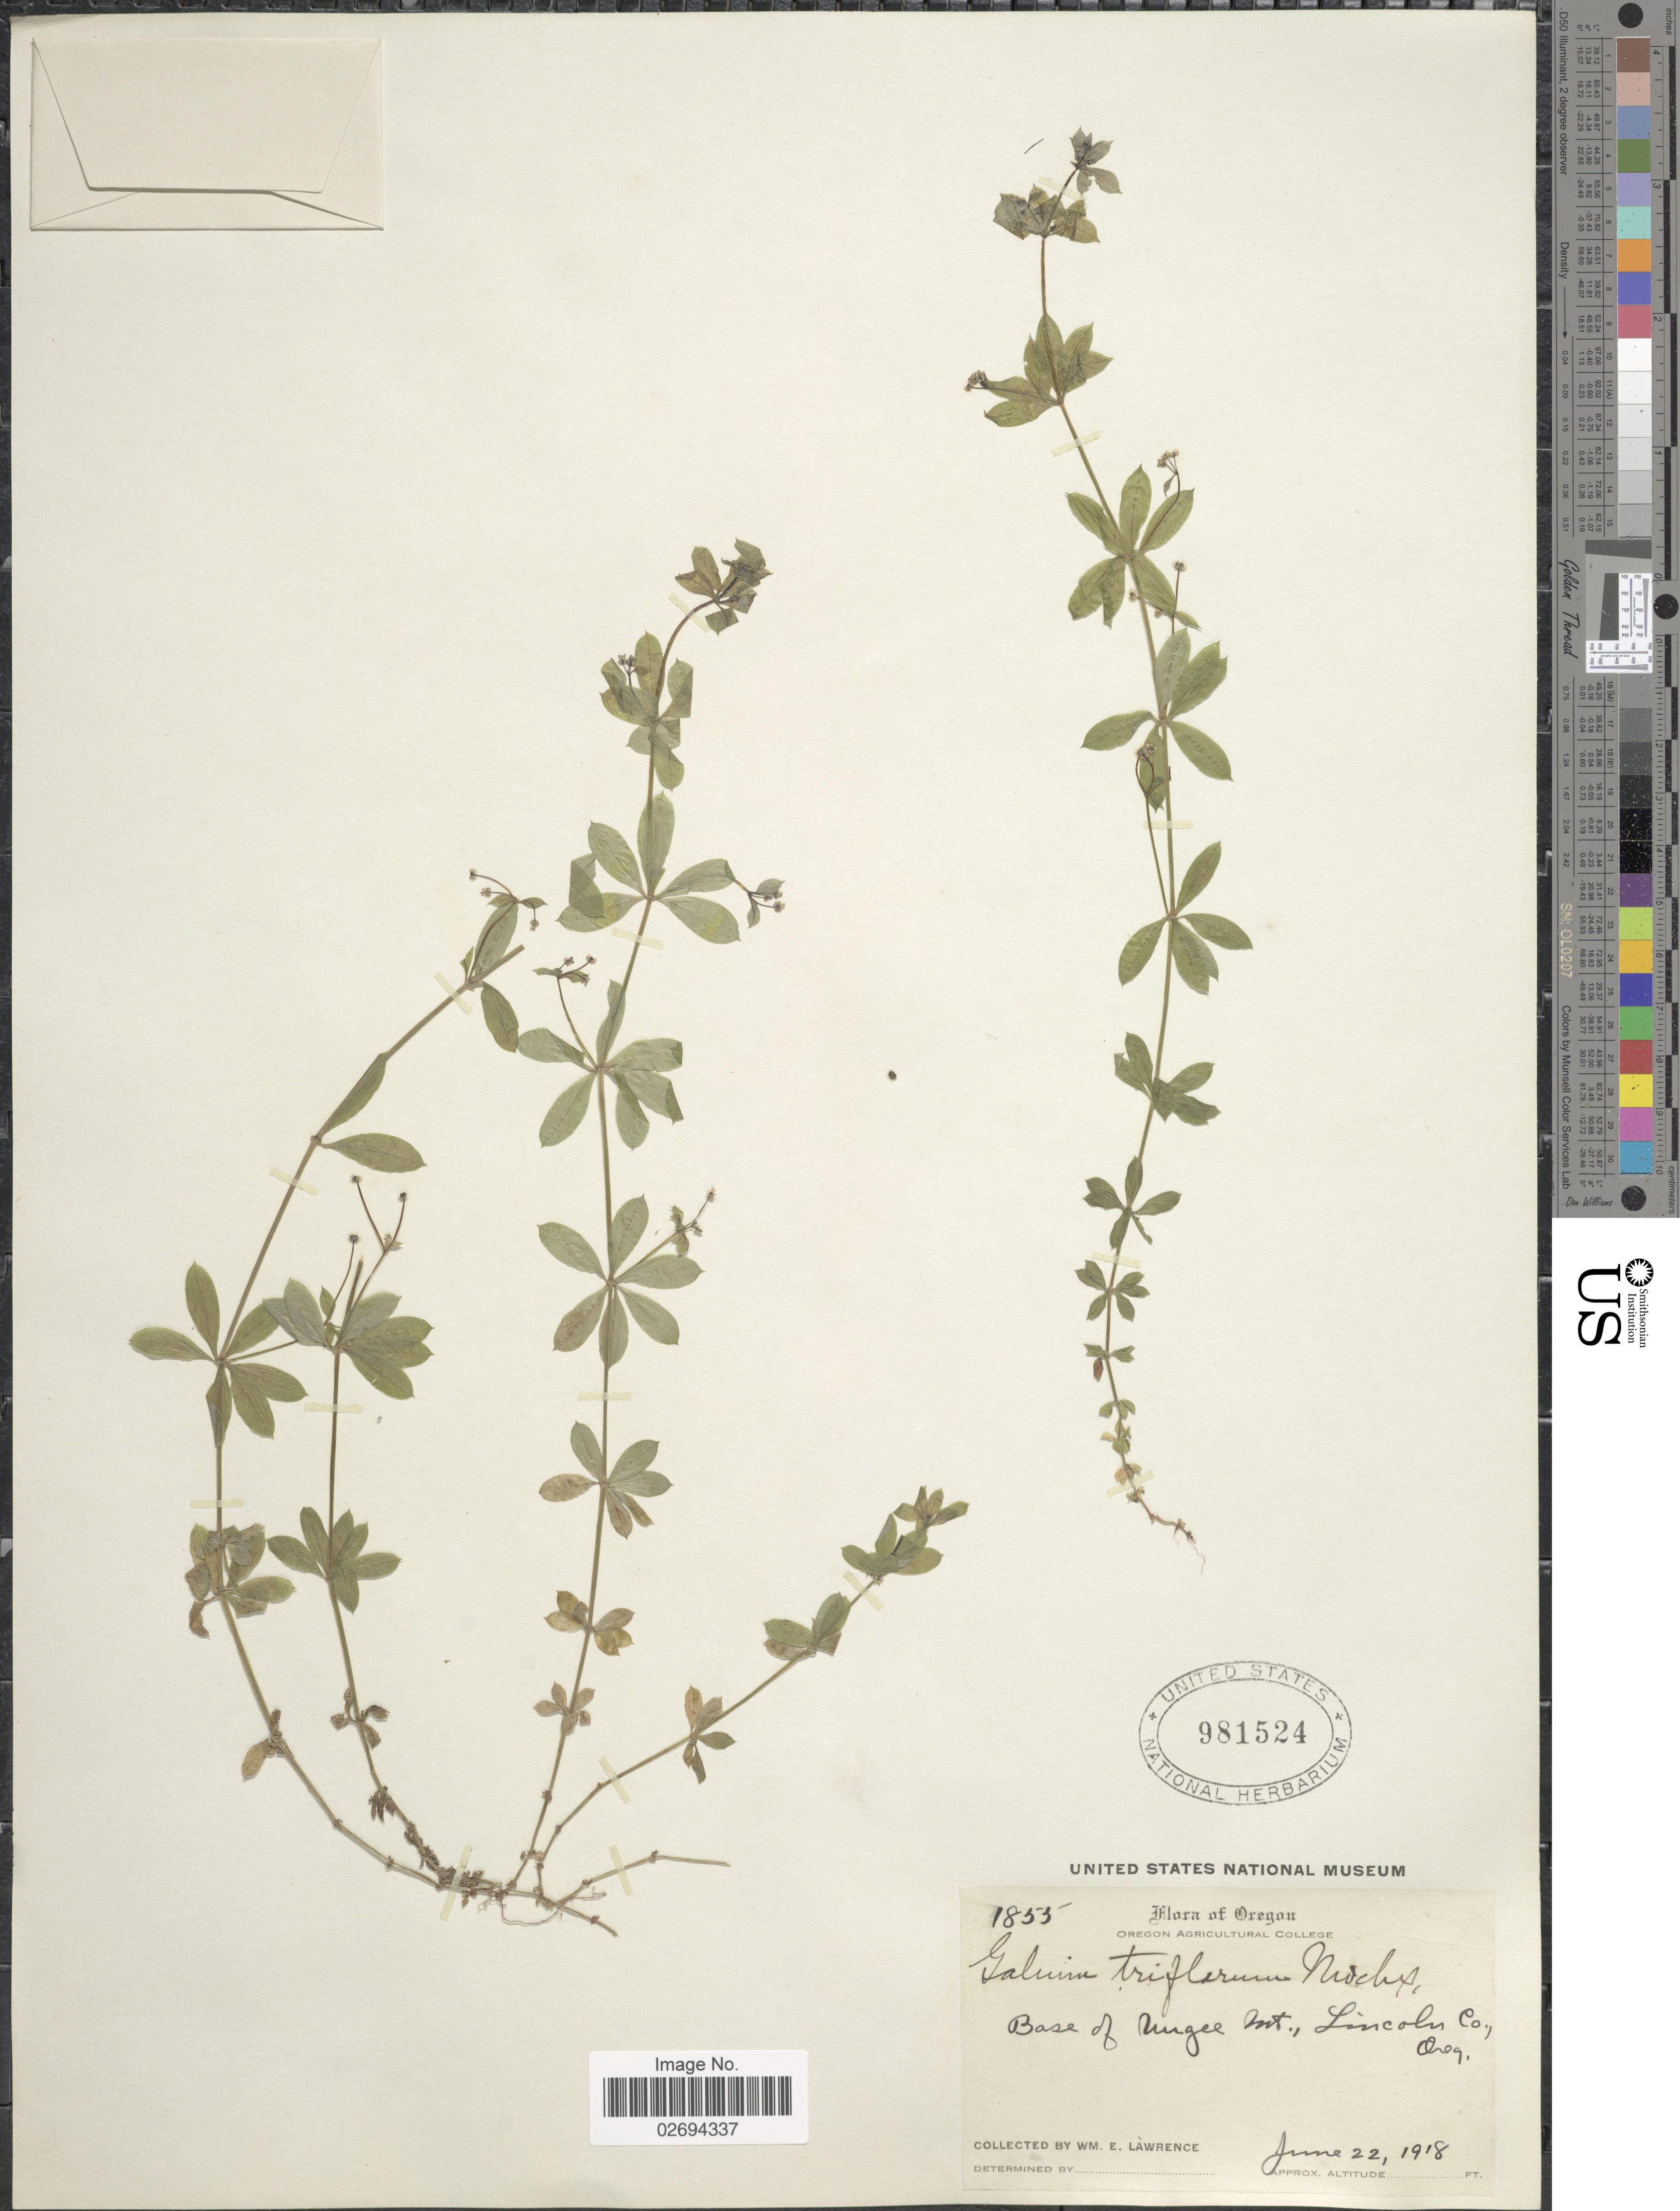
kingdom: Plantae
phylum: Tracheophyta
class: Magnoliopsida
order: Gentianales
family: Rubiaceae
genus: Galium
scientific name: Galium triflorum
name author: Michx.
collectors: W. Lawrence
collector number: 1855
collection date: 1918-06-22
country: United States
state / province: Oregon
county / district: Lincoln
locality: Base of Mcgee Mt., Lincoln Co.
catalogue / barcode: US 981524